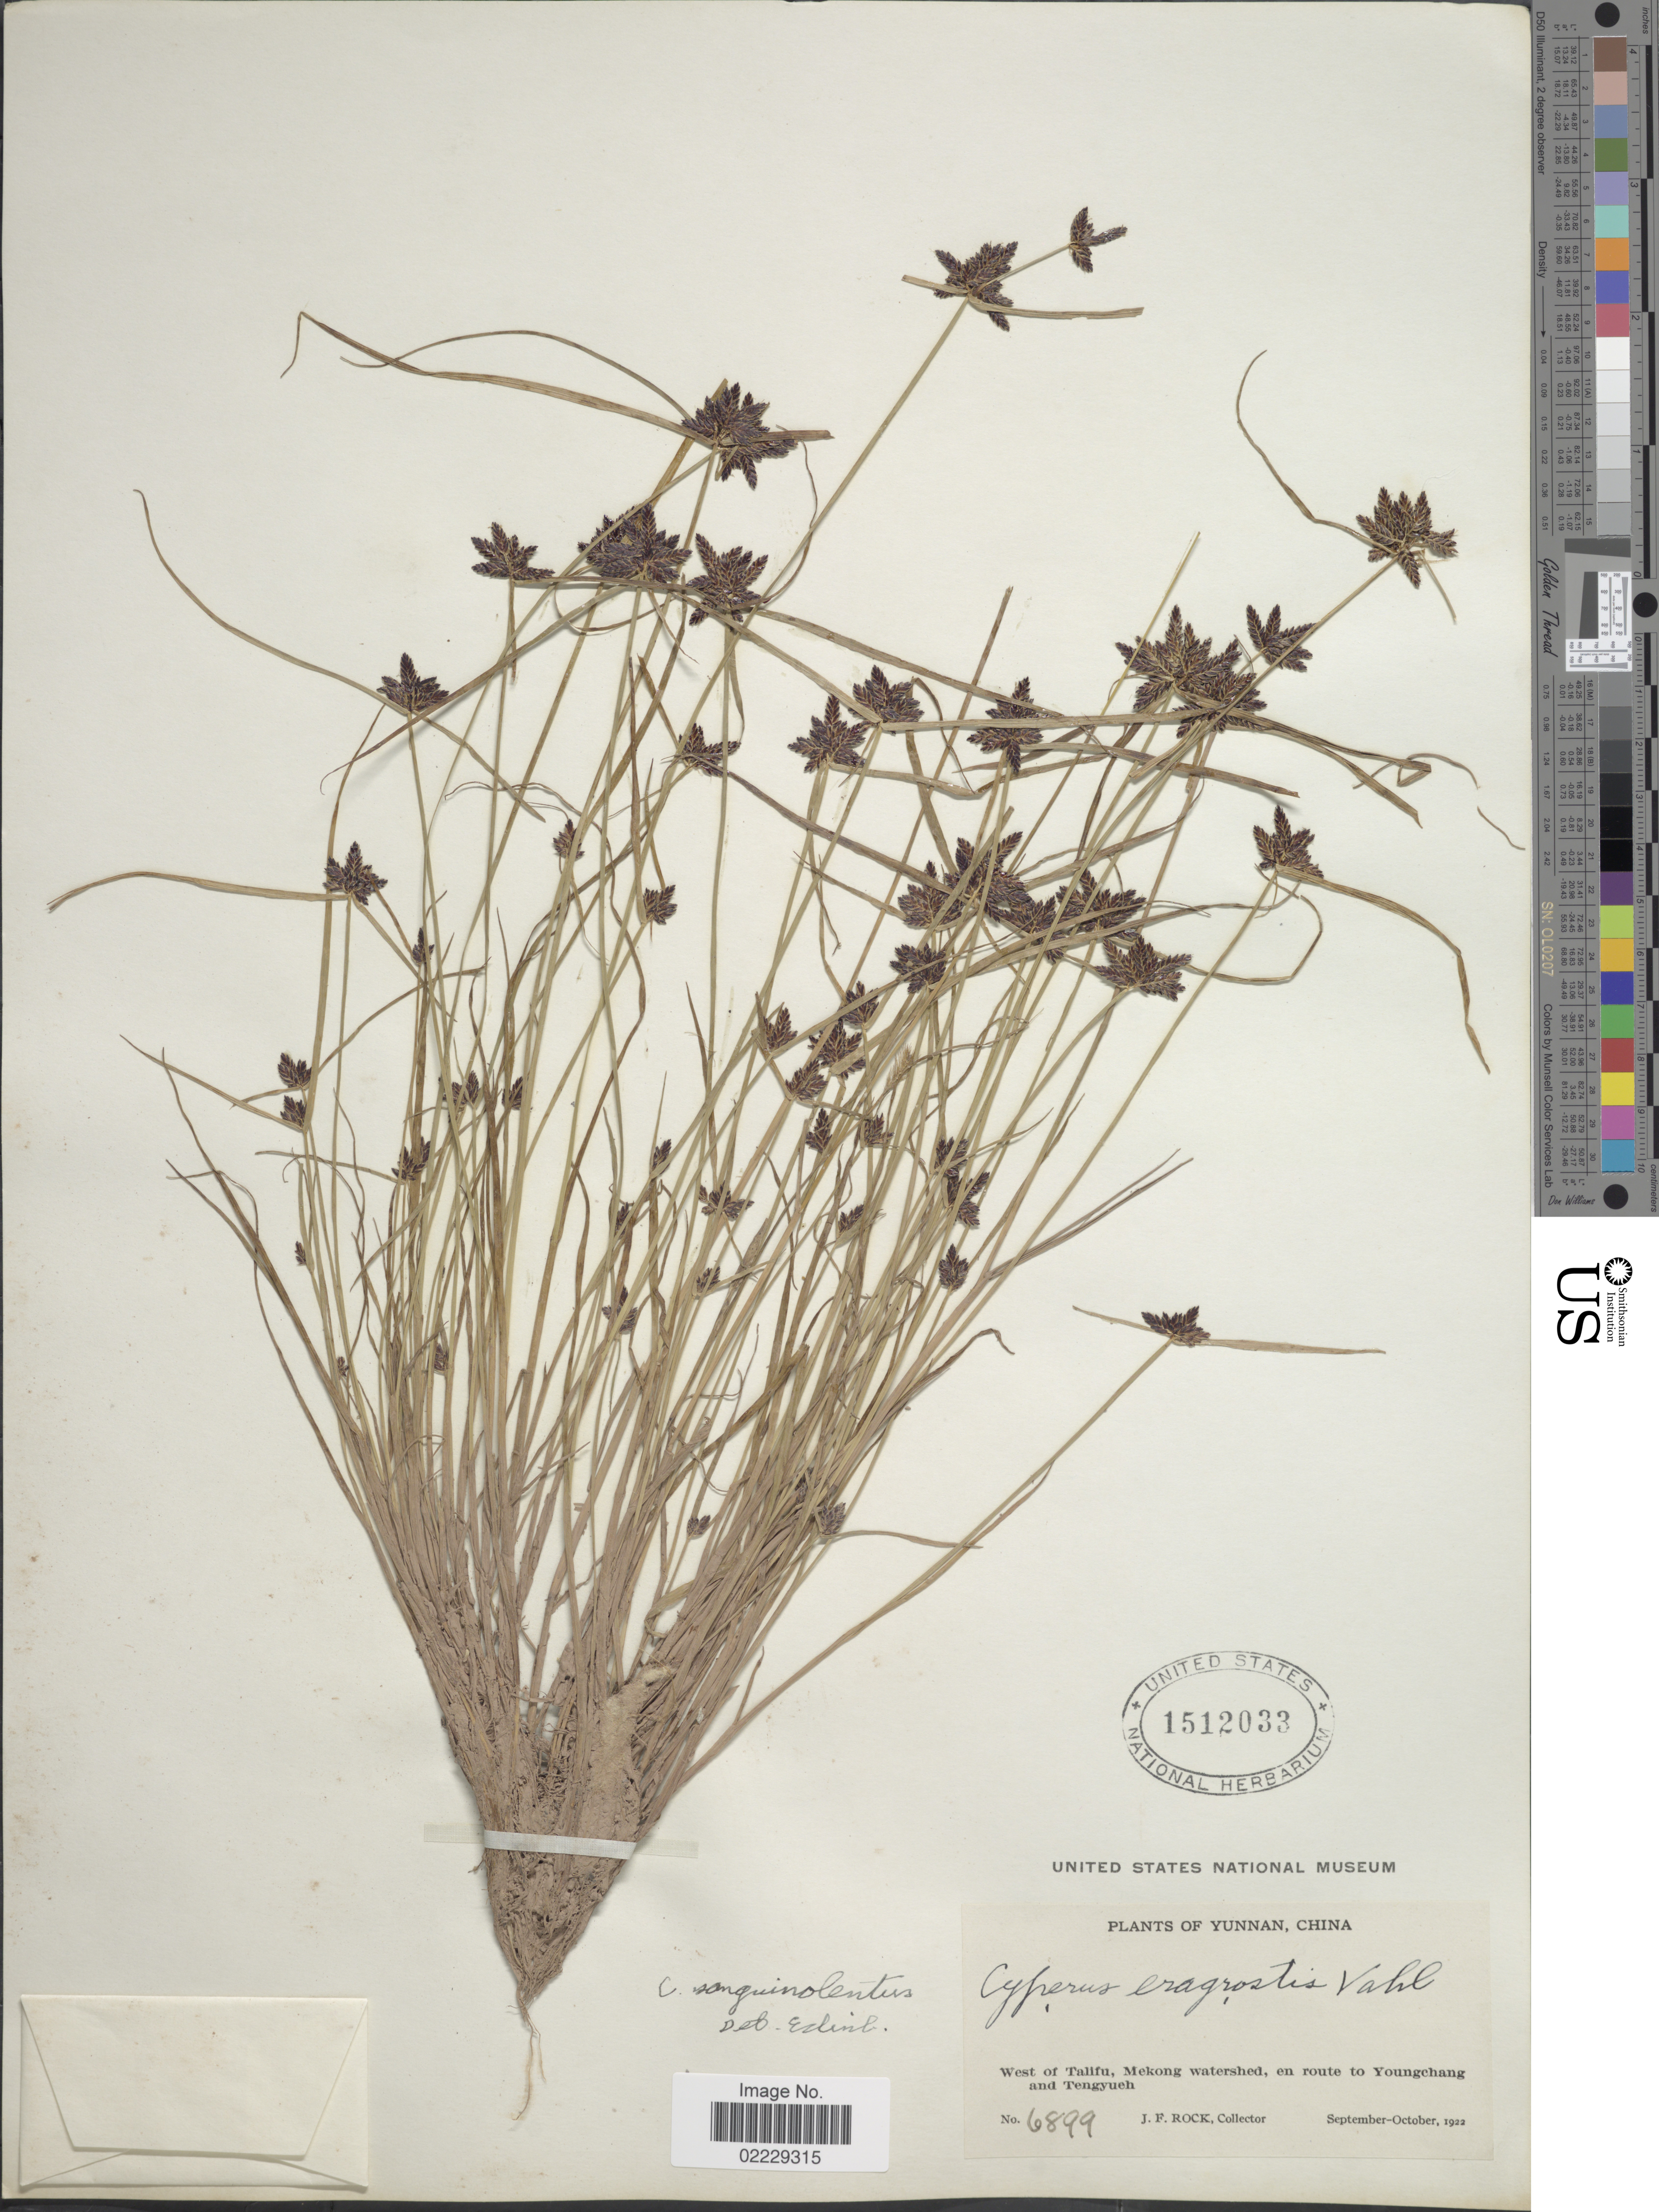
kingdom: Plantae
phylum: Tracheophyta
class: Liliopsida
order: Poales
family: Cyperaceae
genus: Cyperus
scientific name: Cyperus sanguinolentus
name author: Vahl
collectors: J. Rock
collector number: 6899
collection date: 1922-09/1922-10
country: China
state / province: Yunnan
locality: West of Talifu, Mekong watershed, en route to Youngchang and Tengyueh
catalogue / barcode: US 1512033